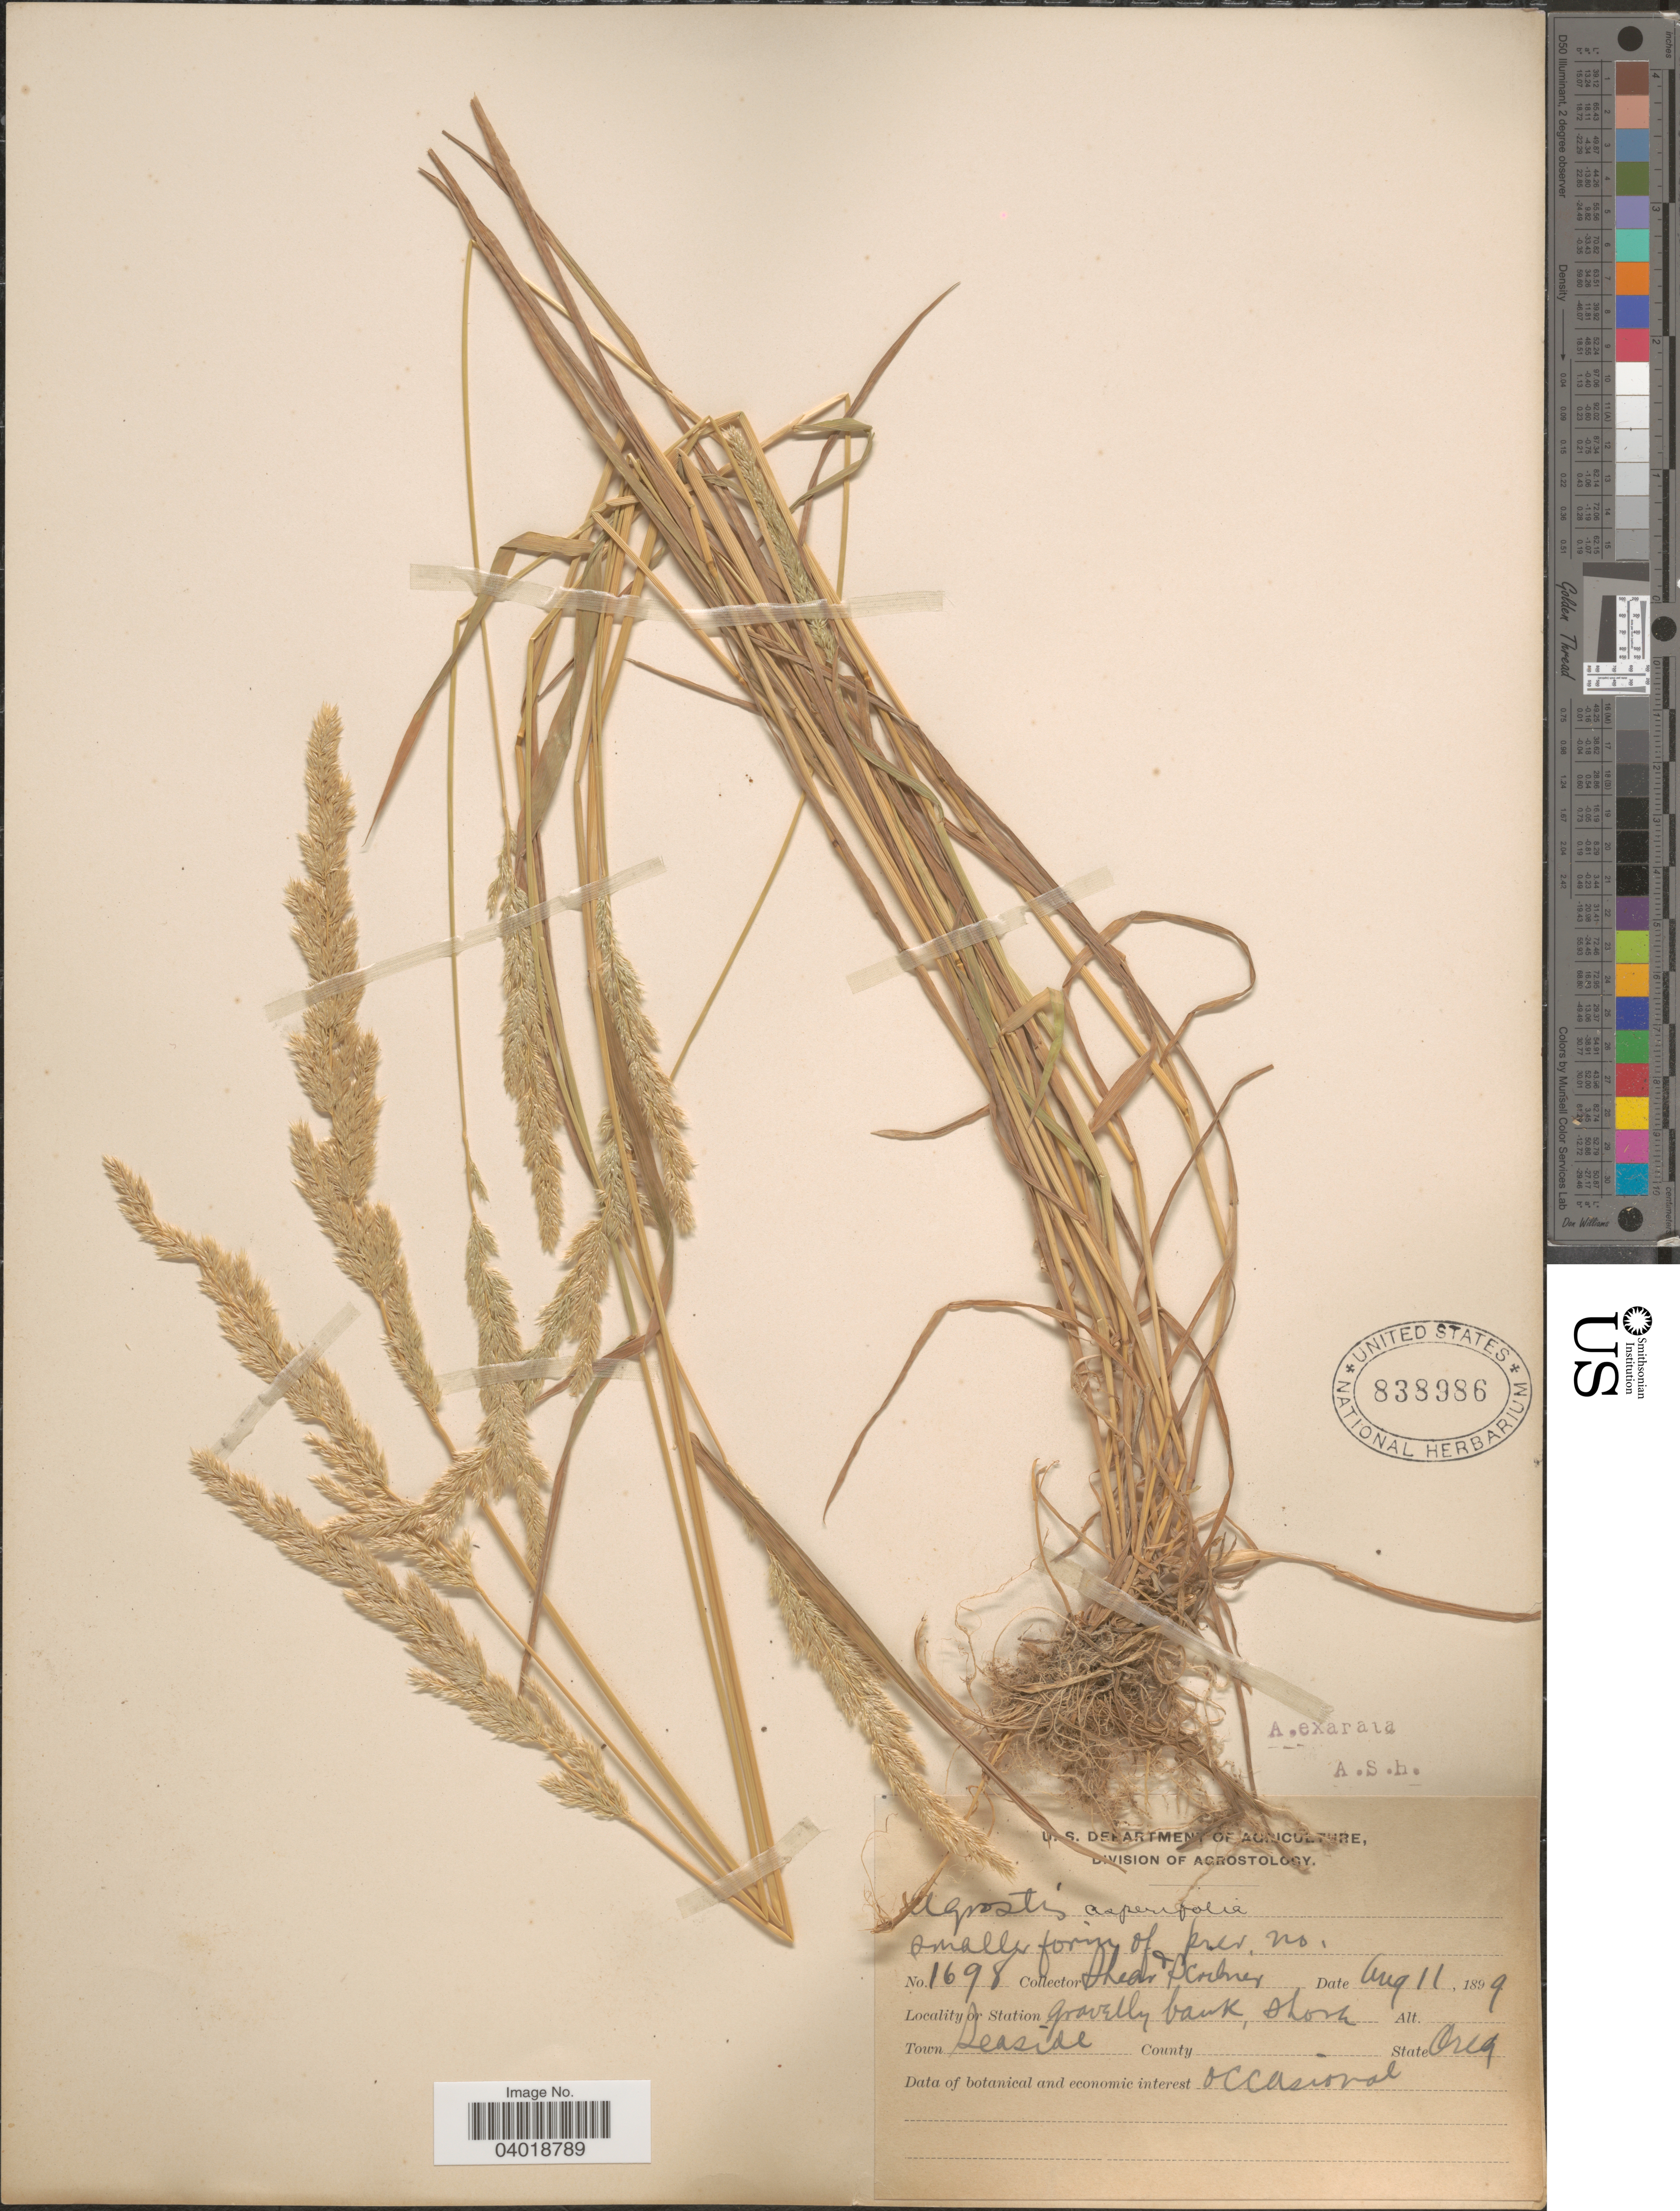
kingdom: Plantae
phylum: Tracheophyta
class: Liliopsida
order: Poales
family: Poaceae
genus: Agrostis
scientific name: Agrostis exarata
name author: Trin.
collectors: -- Shear & Scribner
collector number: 1698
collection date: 1899-08-11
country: United States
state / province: Oregon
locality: Town Seaside.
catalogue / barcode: US 838986